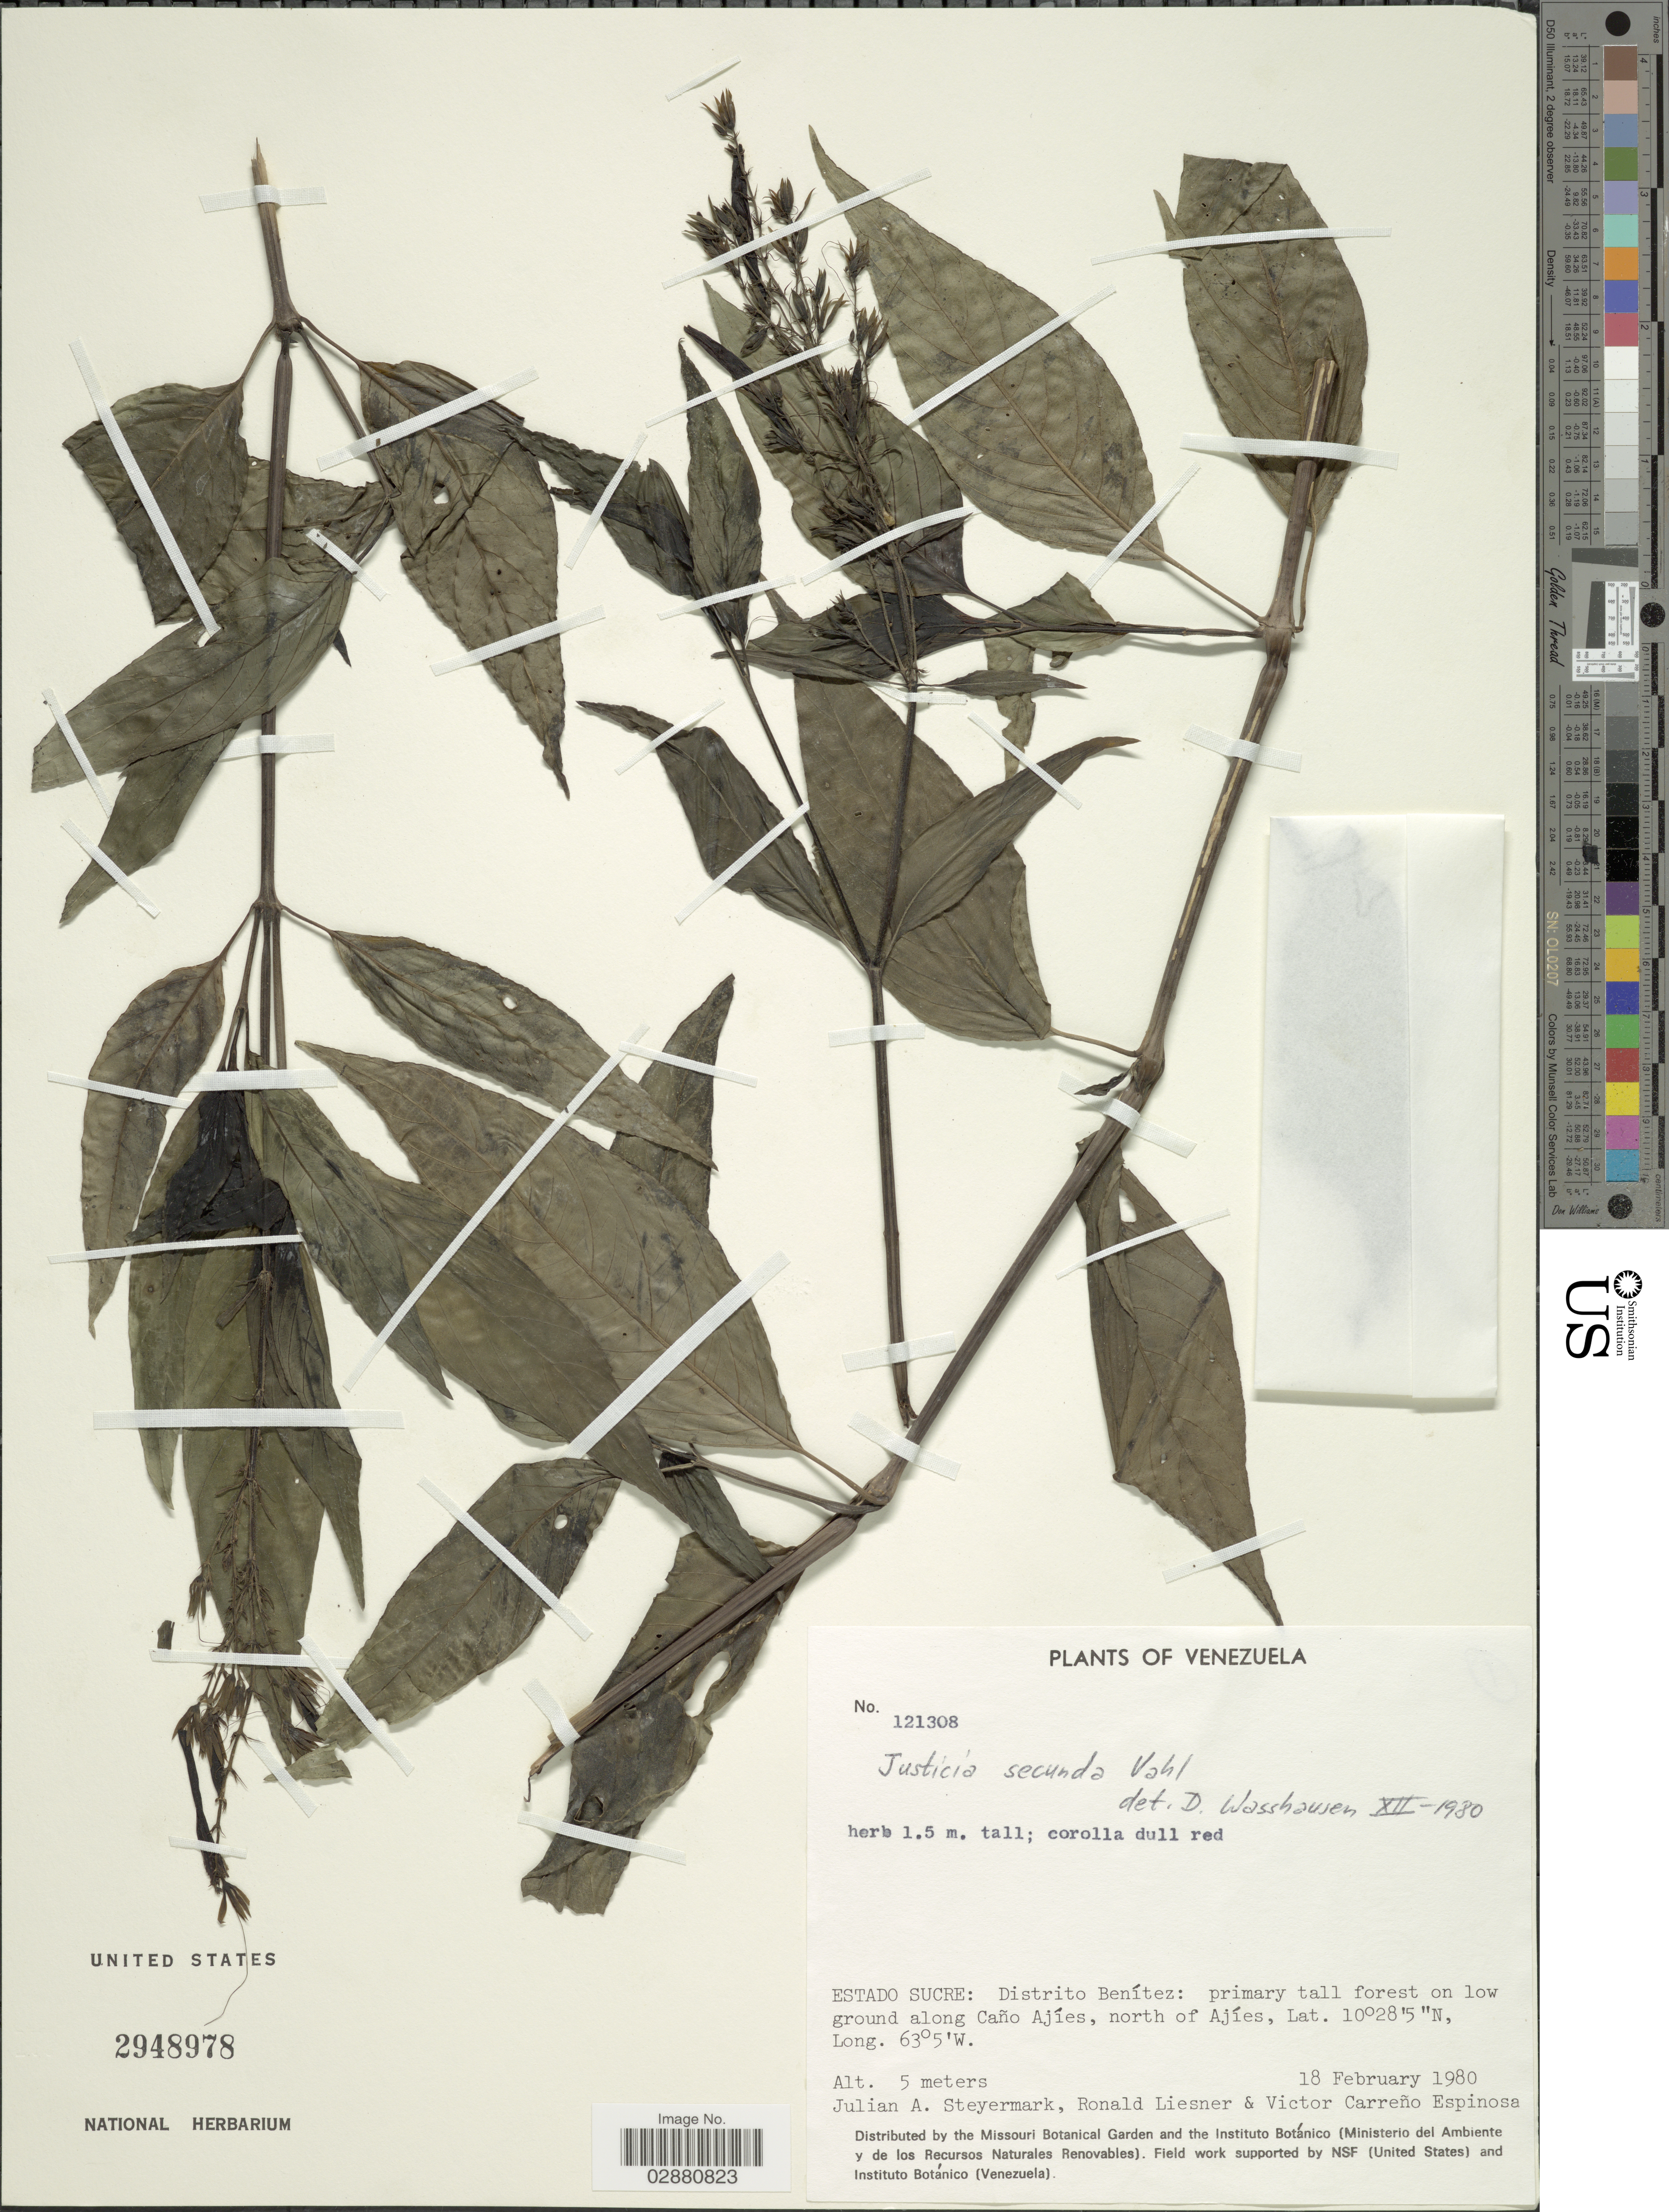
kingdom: Plantae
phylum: Tracheophyta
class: Magnoliopsida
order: Lamiales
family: Acanthaceae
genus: Justicia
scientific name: Justicia secunda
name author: Vahl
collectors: J. Steyermark, R. L. Liesner & V. Espinosa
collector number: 121308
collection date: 1980-02-18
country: Venezuela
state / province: Sucre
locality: Estado Sucre: Distrito Benítez: primary tall forest on low ground along Caño Ajíes, north of Ajíes.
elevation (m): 5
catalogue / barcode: US 2948978